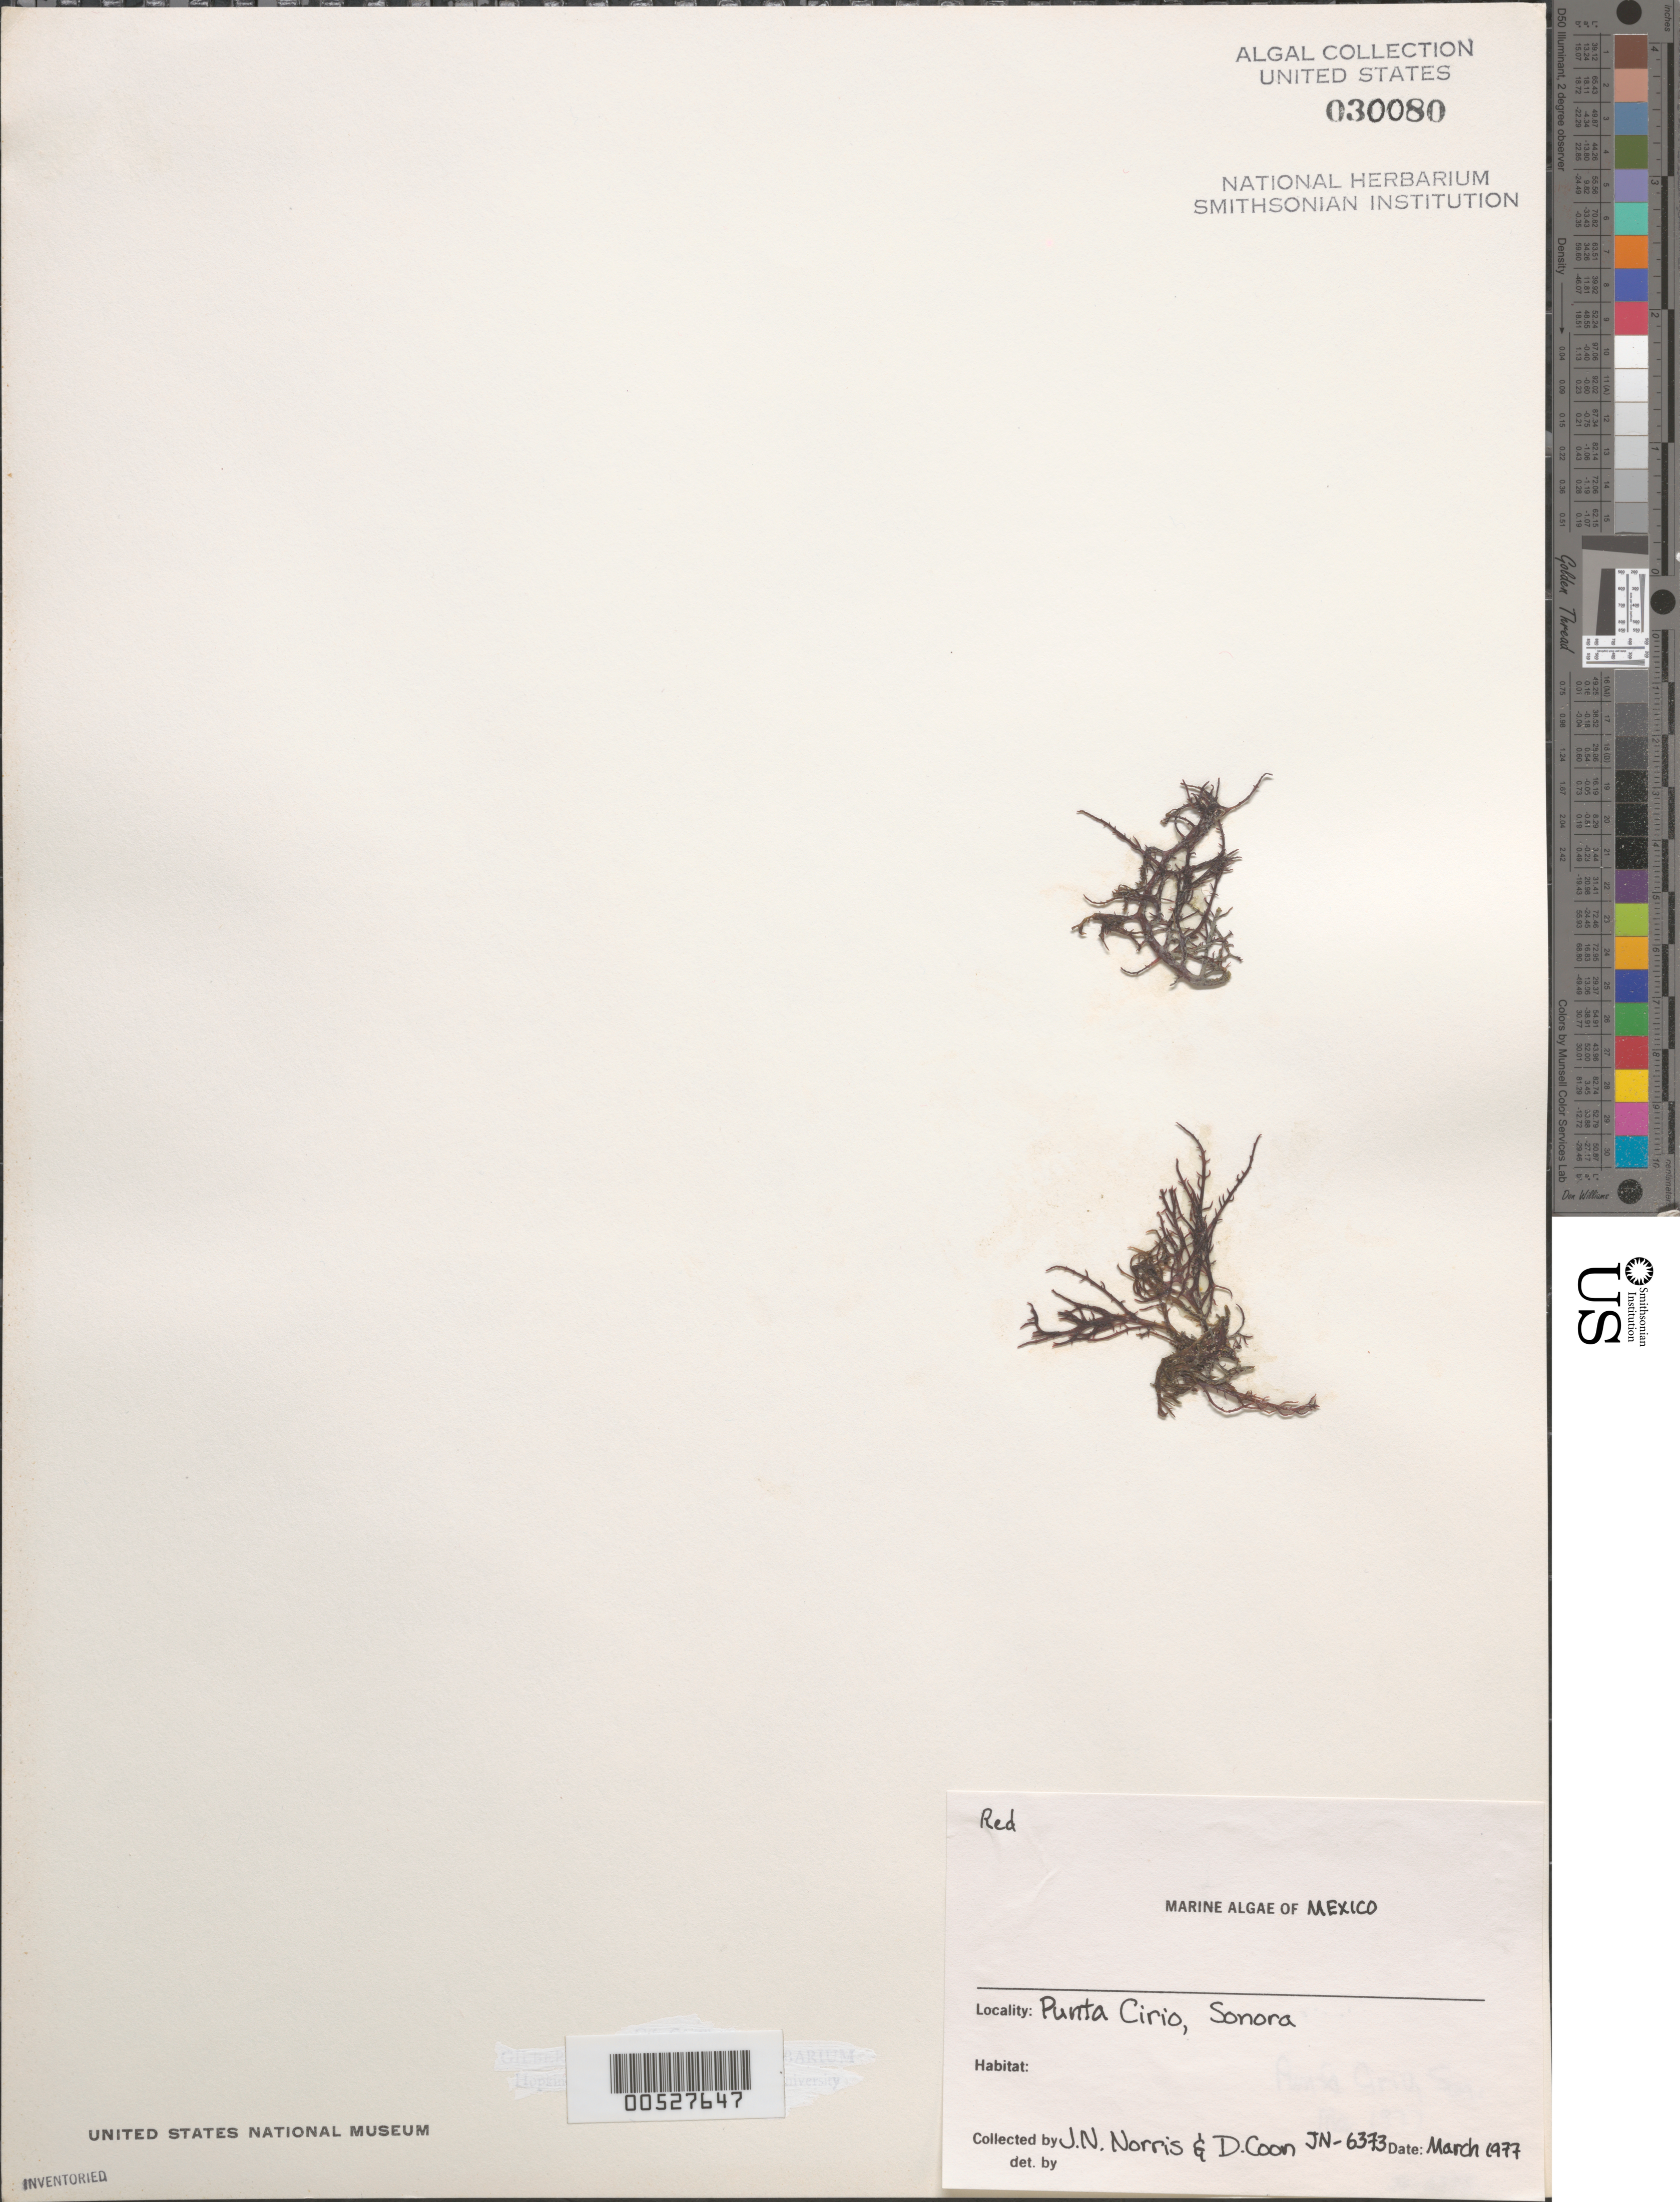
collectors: J. N. Norris & D. Coon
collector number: JN-6373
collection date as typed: Mar 1977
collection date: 1977-03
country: Mexico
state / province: Sonora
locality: Punta Cirio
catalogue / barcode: US 30080